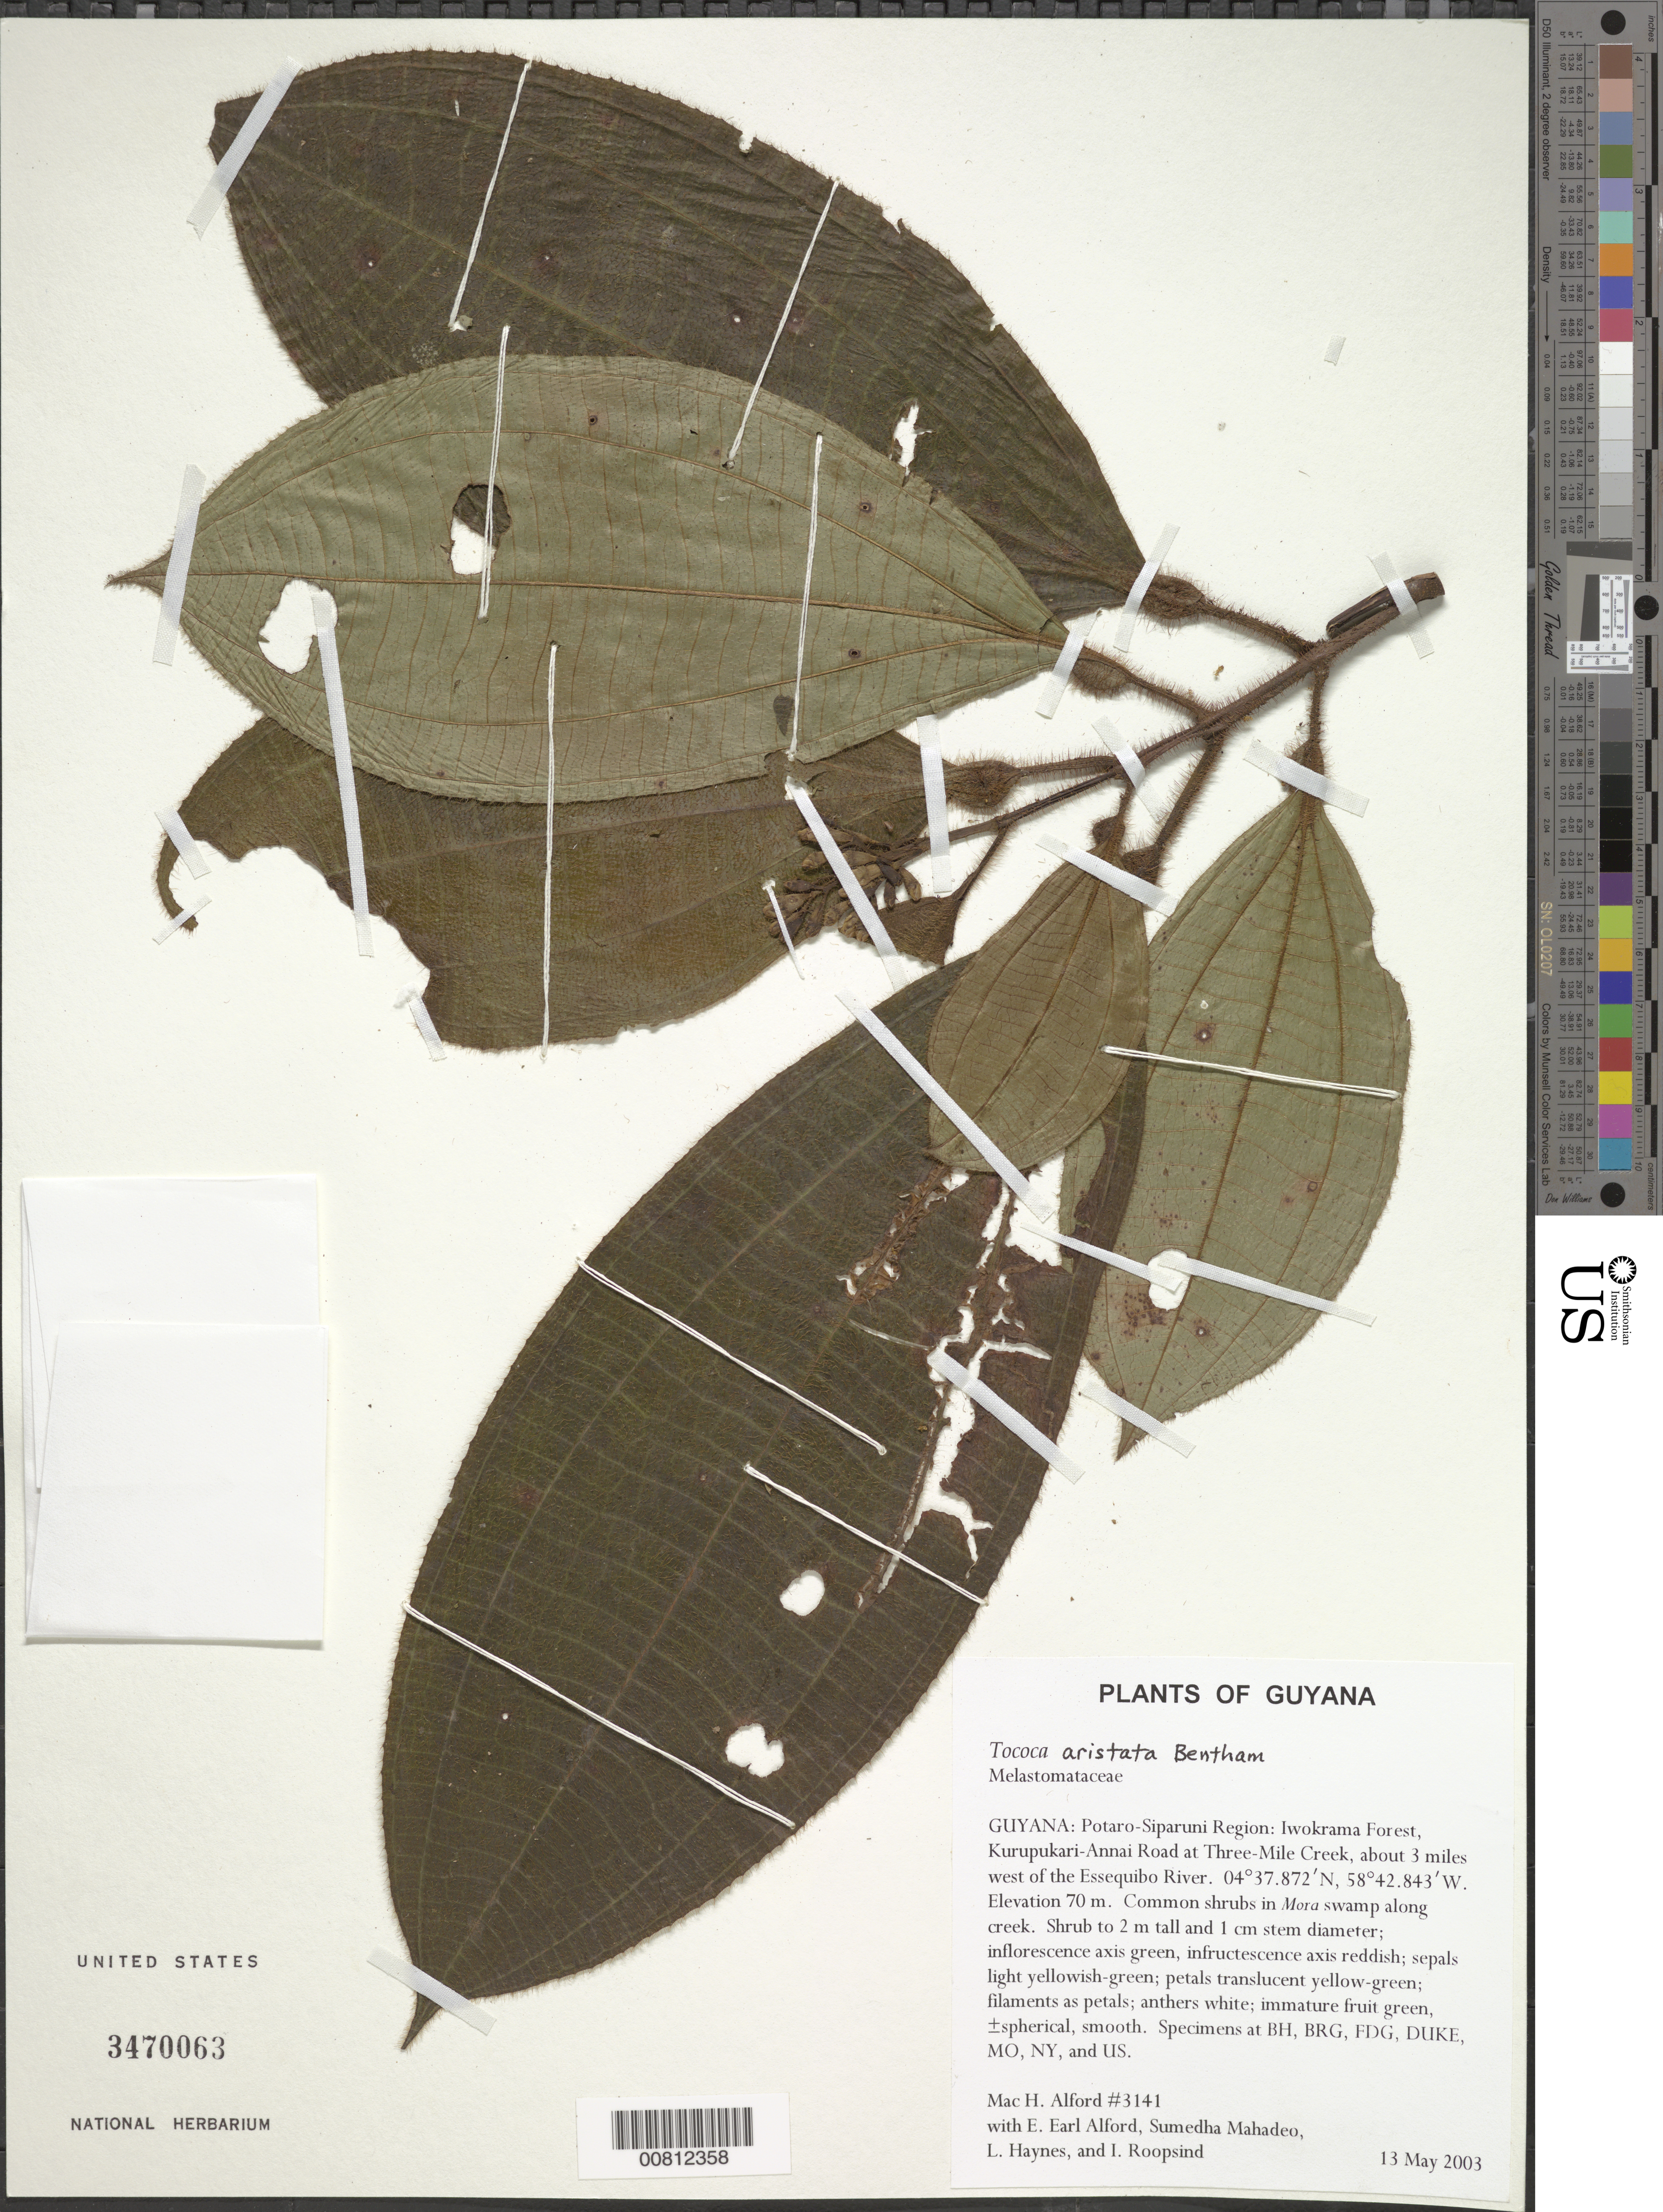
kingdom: Plantae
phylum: Tracheophyta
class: Magnoliopsida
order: Myrtales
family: Melastomataceae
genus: Tococa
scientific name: Tococa aristata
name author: Benth.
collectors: M. H. Alford, E. Alford, S. Mahadeo, L. Haynes & I. Roopsind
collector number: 3141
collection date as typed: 13-May-03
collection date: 2003-05-13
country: Guyana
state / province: Potaro-Siparuni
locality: Iwokrama Forest, Kurupukari-Annai Road at Three-Mile Creek, about 3 miles W of Essequibo R.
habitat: Mora swamp along creek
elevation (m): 70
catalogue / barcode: US 3470063